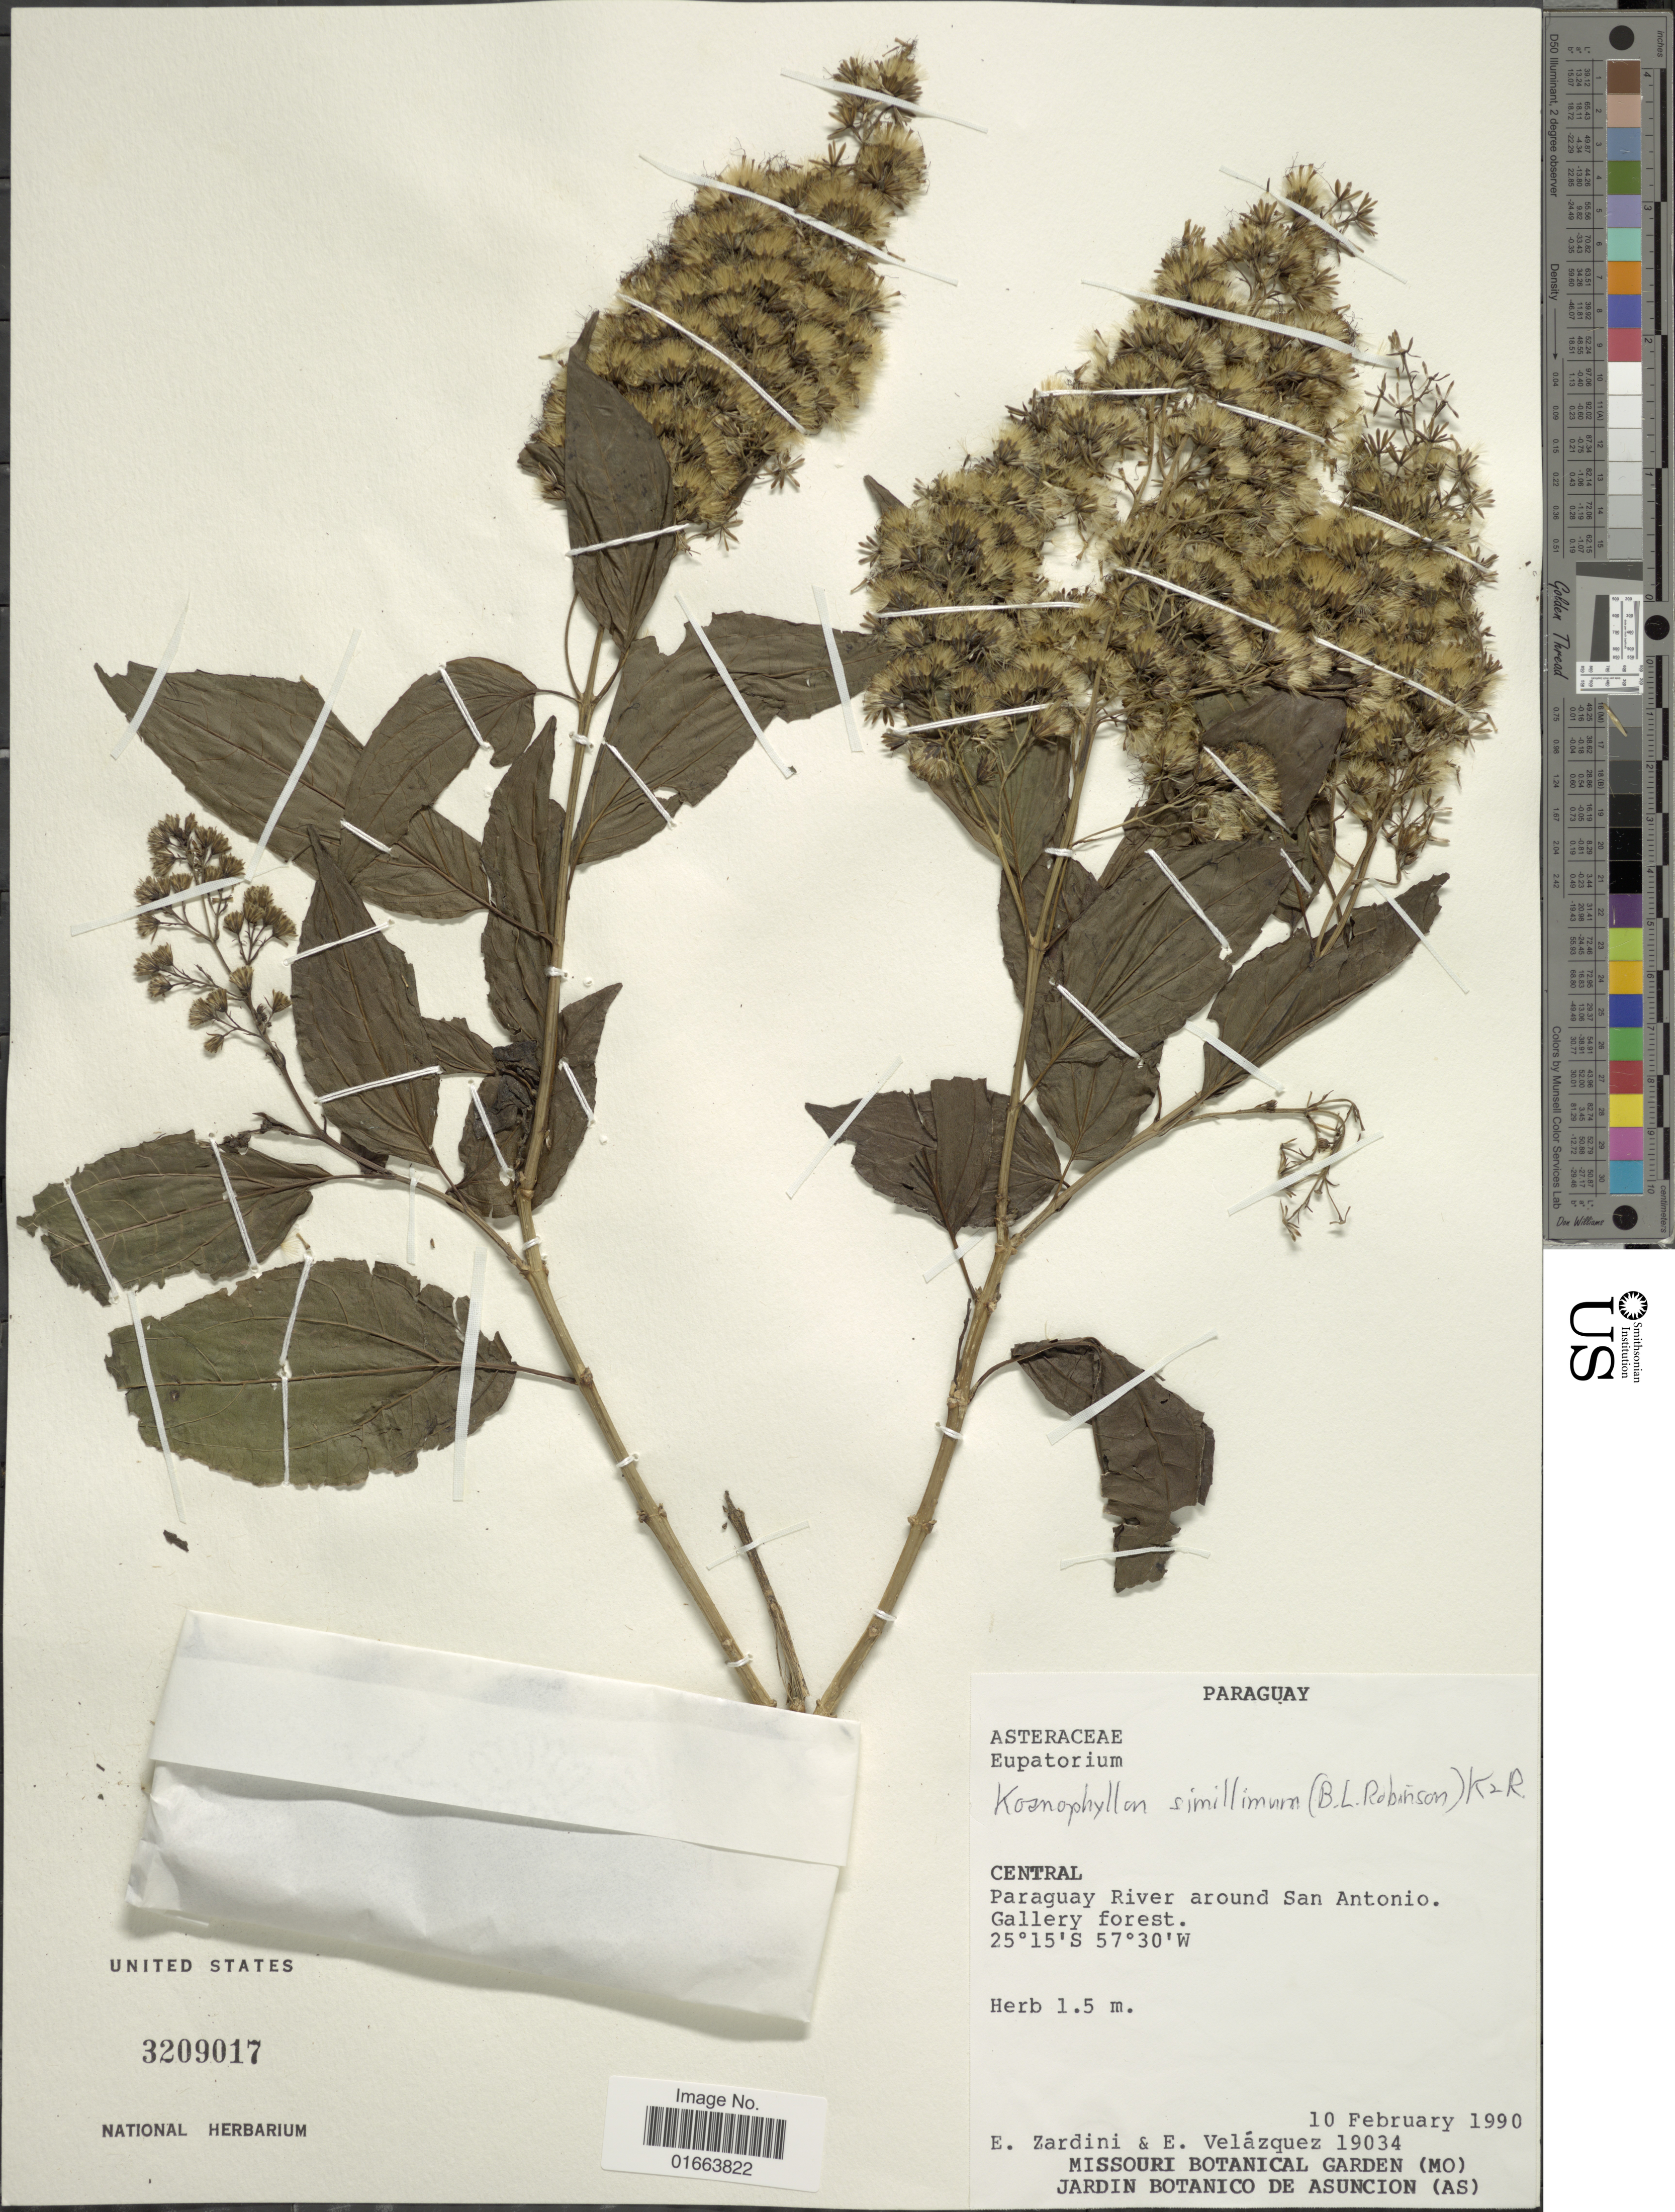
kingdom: Plantae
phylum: Tracheophyta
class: Magnoliopsida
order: Asterales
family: Asteraceae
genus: Koanophyllon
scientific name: Koanophyllon simillimum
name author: (B.L. Rob.) R.M. King & H. Rob.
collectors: E. M. Zardini & E. Velasquez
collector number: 19034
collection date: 1990-02-10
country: Paraguay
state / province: Central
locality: Paraguay River around San Antonio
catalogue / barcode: US 3209017